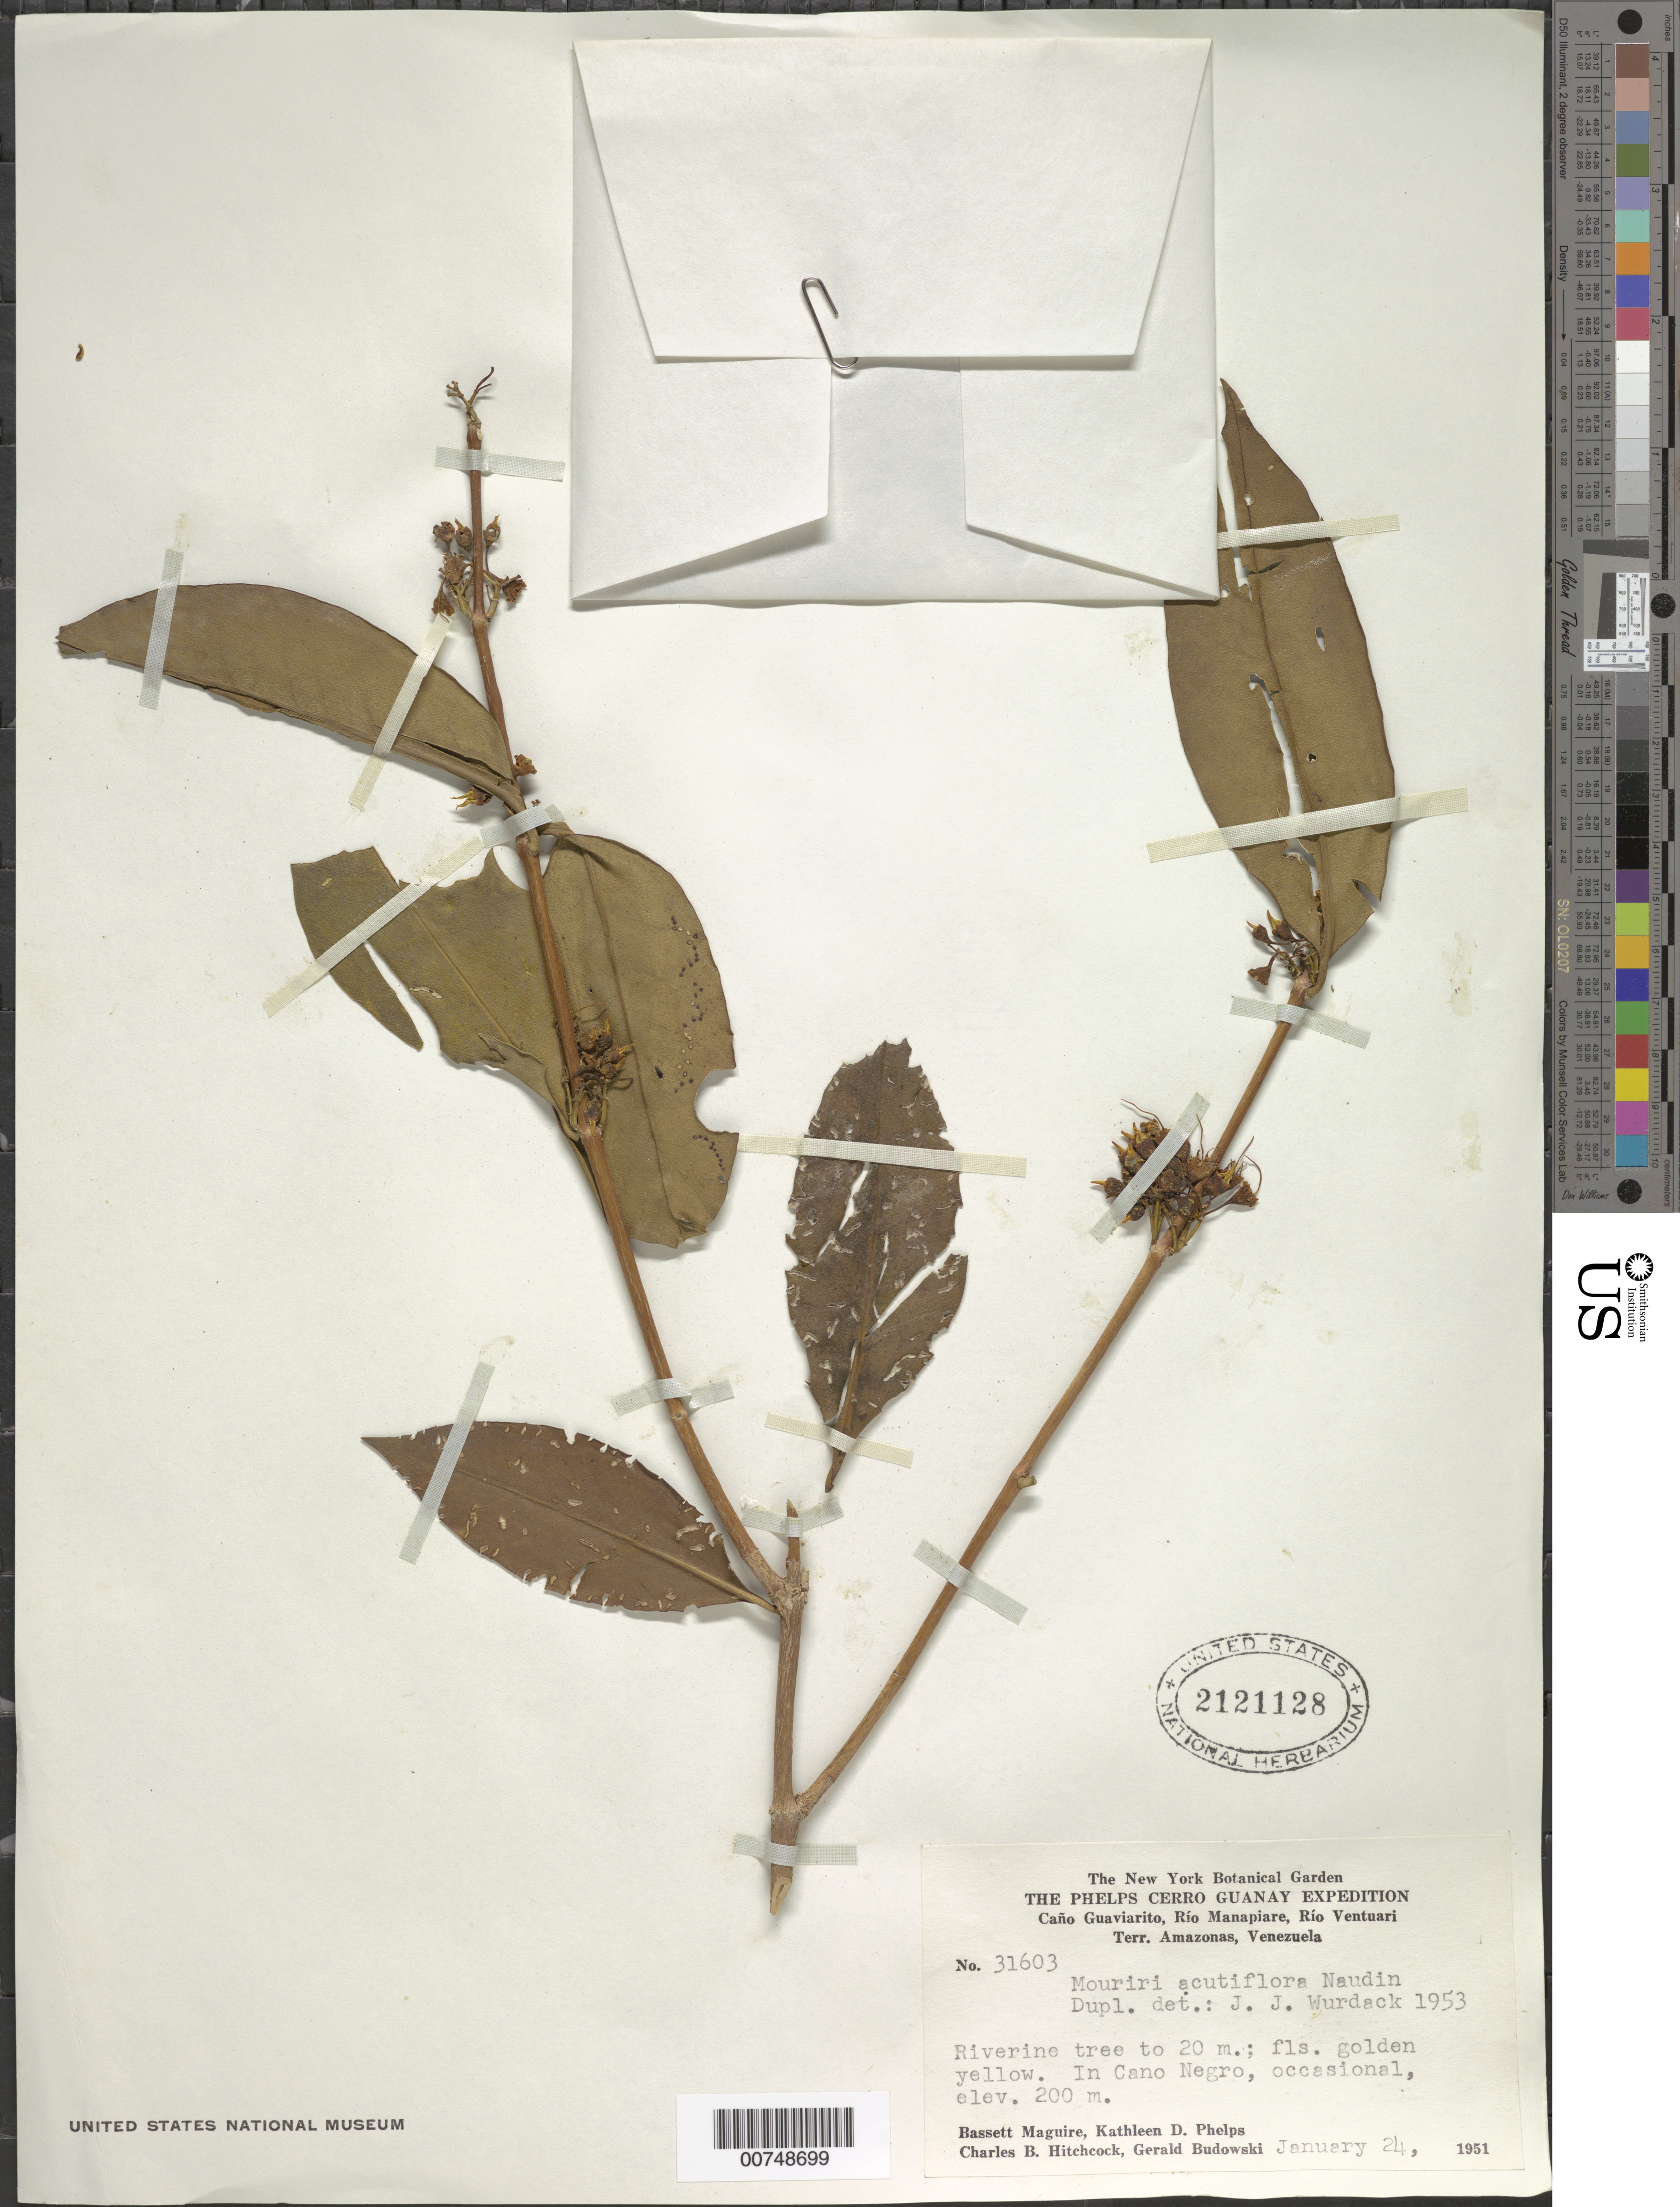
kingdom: Plantae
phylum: Tracheophyta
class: Magnoliopsida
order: Myrtales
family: Melastomataceae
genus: Mouriri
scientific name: Mouriri acutiflora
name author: Naudin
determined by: Wurdack, John J., (US), US (UNITED STATES)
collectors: B. Maguire, K. D. Phelps, C. B. Hitchcock & G. Budowski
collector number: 31603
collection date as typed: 24-Jan-51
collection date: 1951-01-24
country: Venezuela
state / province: Amazonas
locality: Caño Guaviarito, Río Manapiare, Río Ventuari, Caño Negro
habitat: Riverine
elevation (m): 200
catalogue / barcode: US 2121128